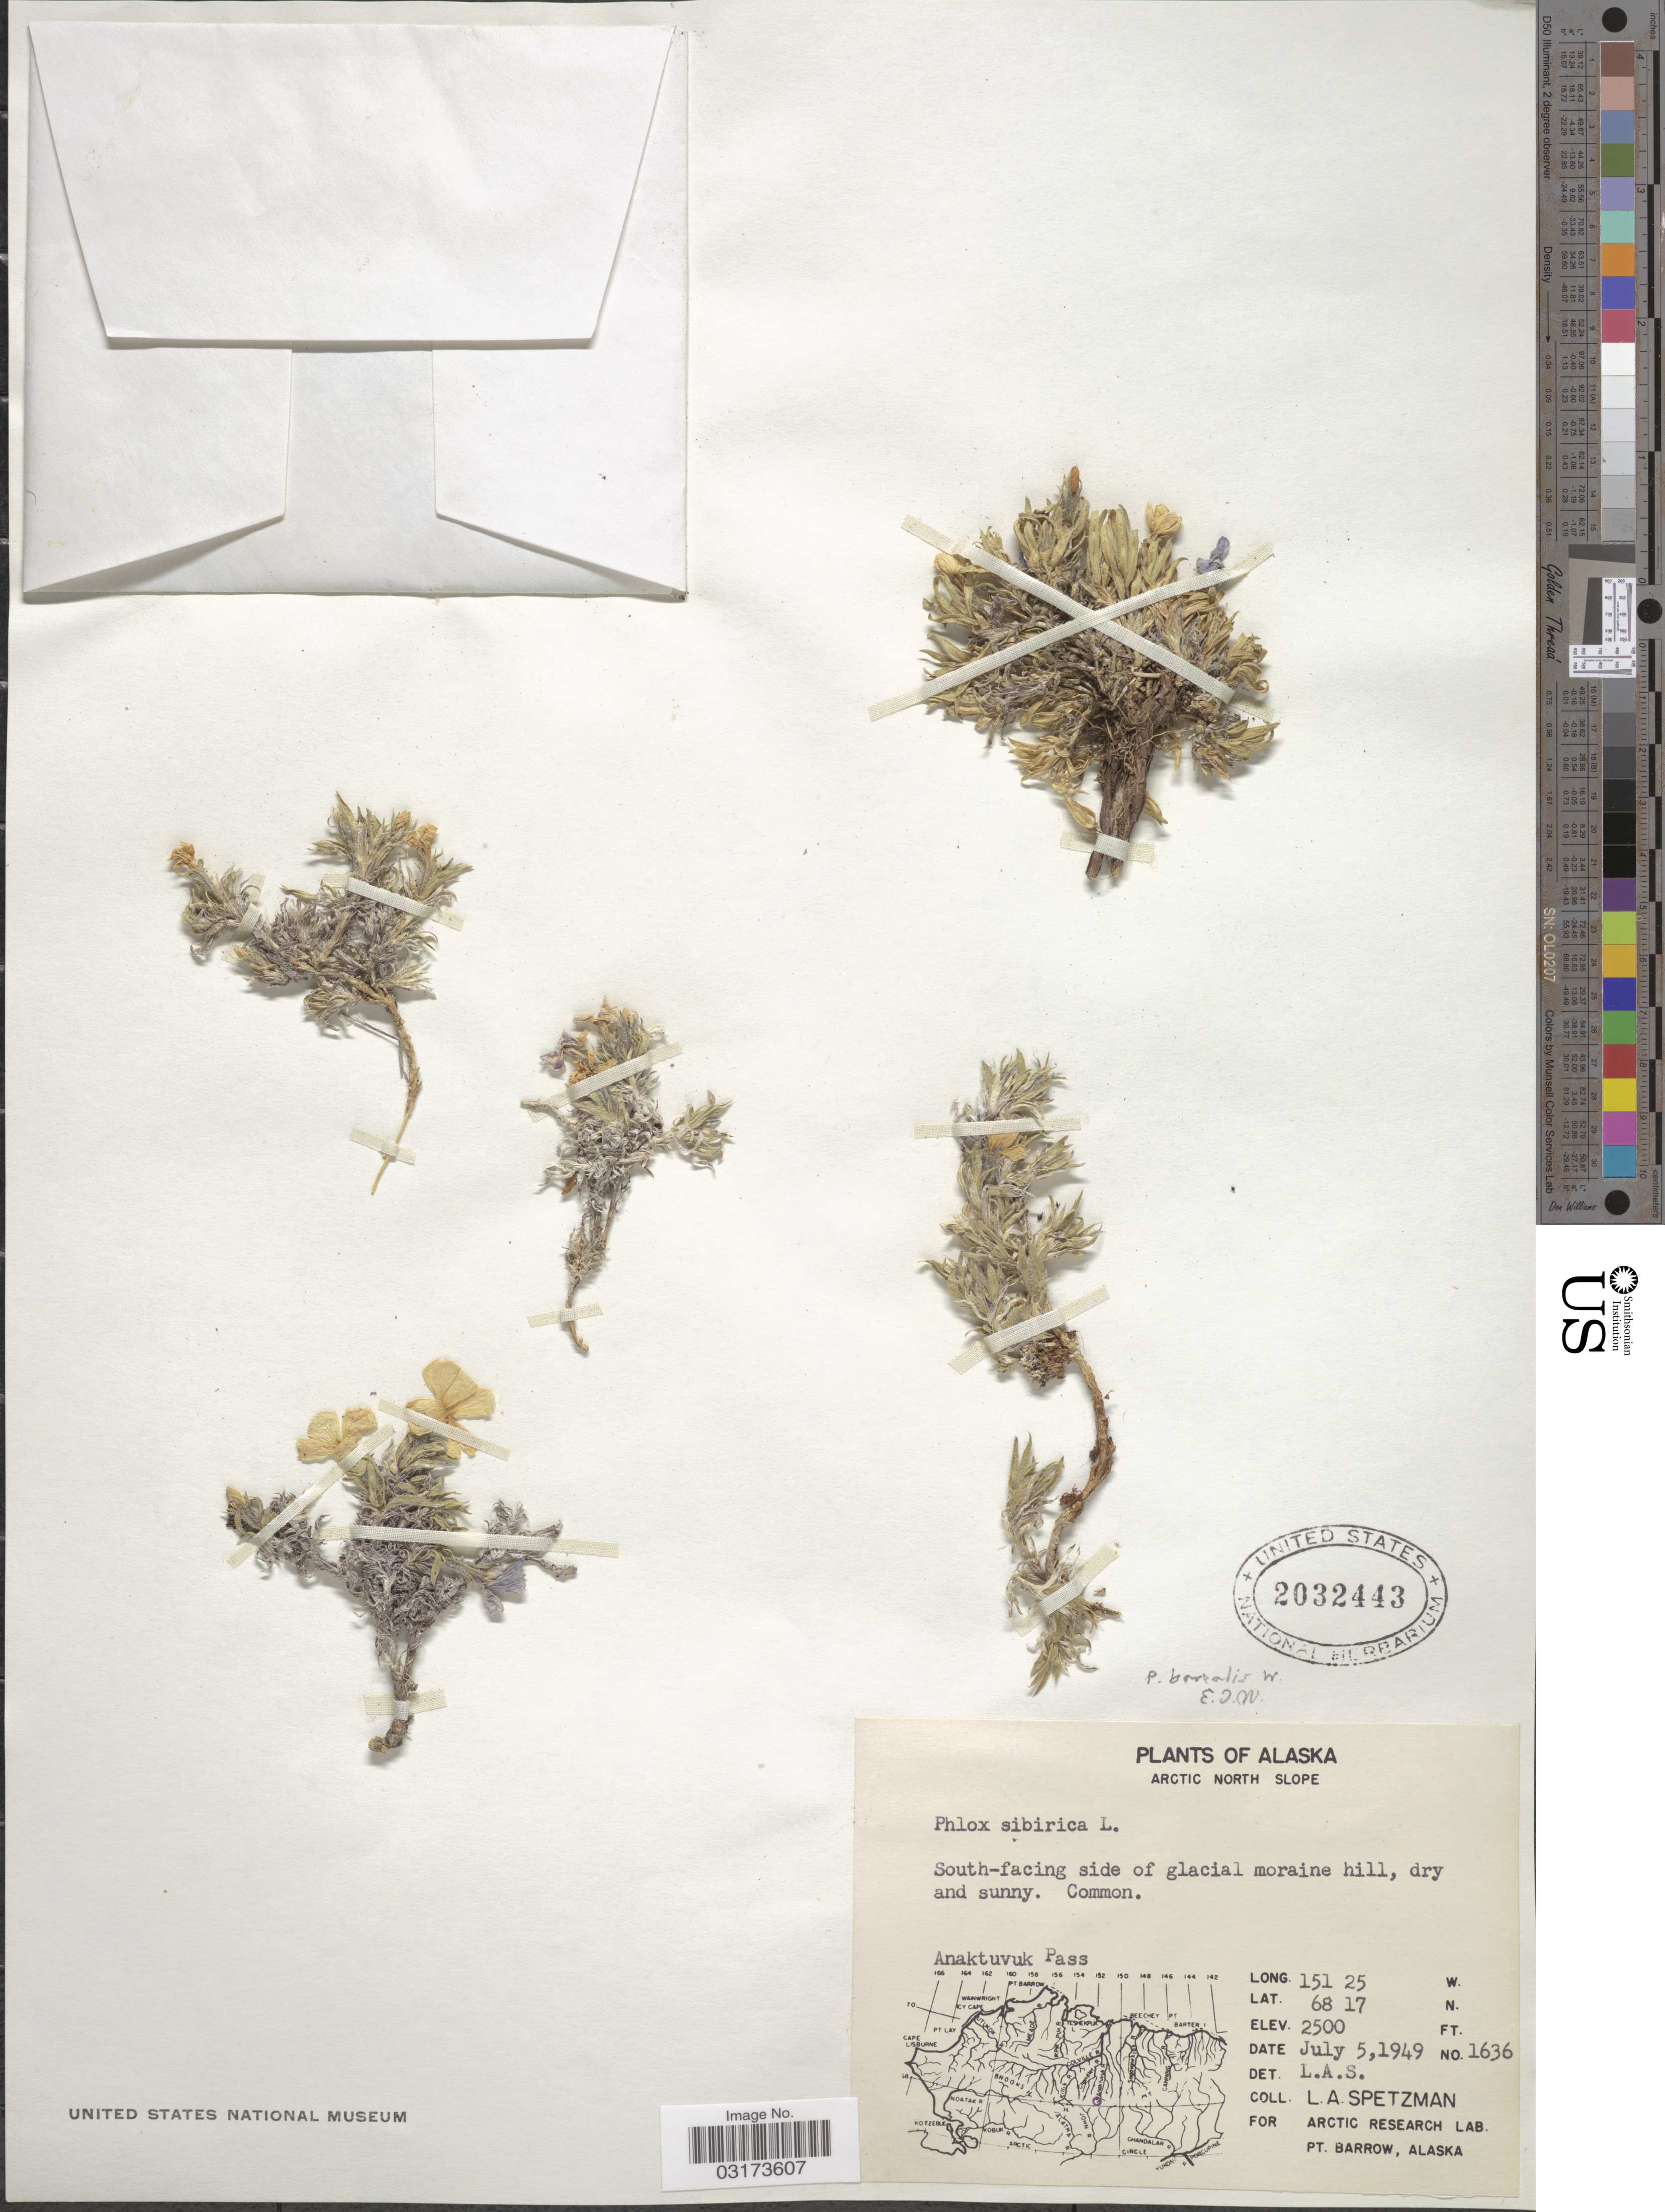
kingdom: Plantae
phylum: Tracheophyta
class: Magnoliopsida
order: Ericales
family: Polemoniaceae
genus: Phlox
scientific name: Phlox alaskensis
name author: Jordal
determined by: Mayfield, M. H.; Ferguson, C. J.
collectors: L. Spetzman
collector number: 1636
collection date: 1949-07-05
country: United States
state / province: Alaska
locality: Arctic North Slope. Anaktuvuk Pass.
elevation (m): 762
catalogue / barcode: US 2032443